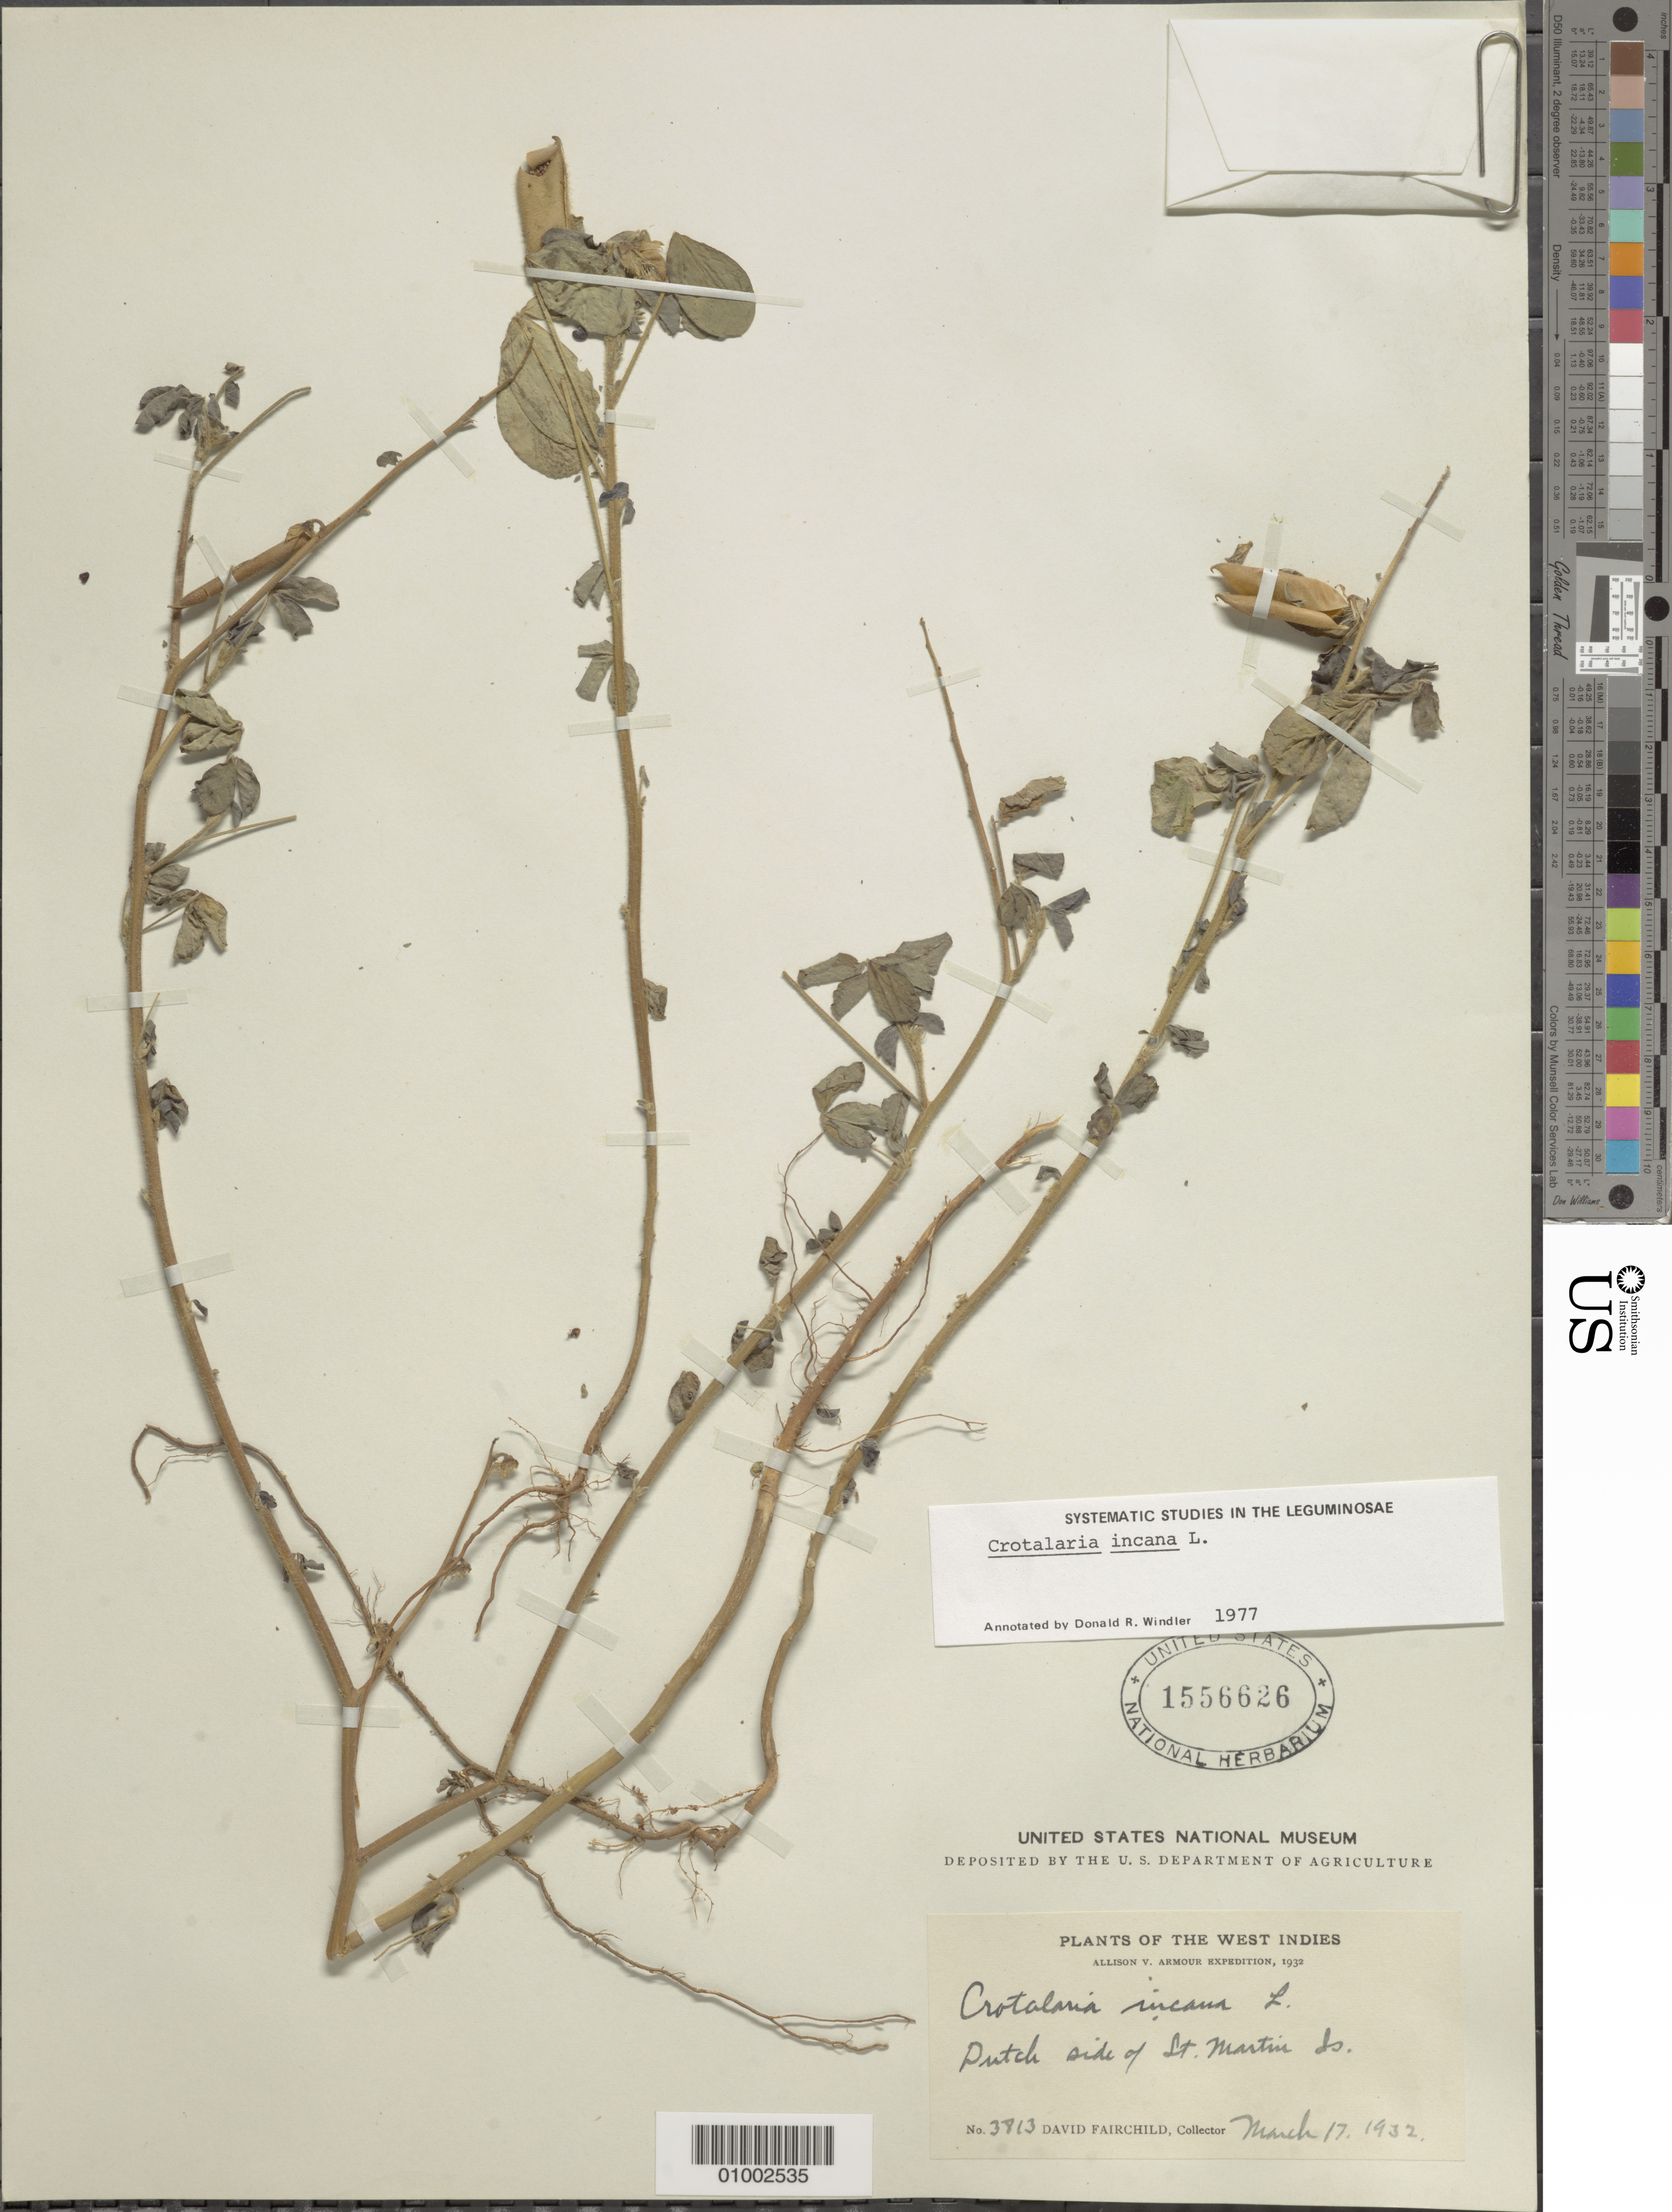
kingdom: Plantae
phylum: Tracheophyta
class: Magnoliopsida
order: Fabales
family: Fabaceae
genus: Crotalaria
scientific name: Crotalaria incana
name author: L.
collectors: D. Fairchild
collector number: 3813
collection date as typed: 17 Mar 1932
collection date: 1932-03-17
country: Sint Maartin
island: Sint Maarten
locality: Dutch side of St. Martins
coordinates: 0 N, 0 E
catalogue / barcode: US 1556626